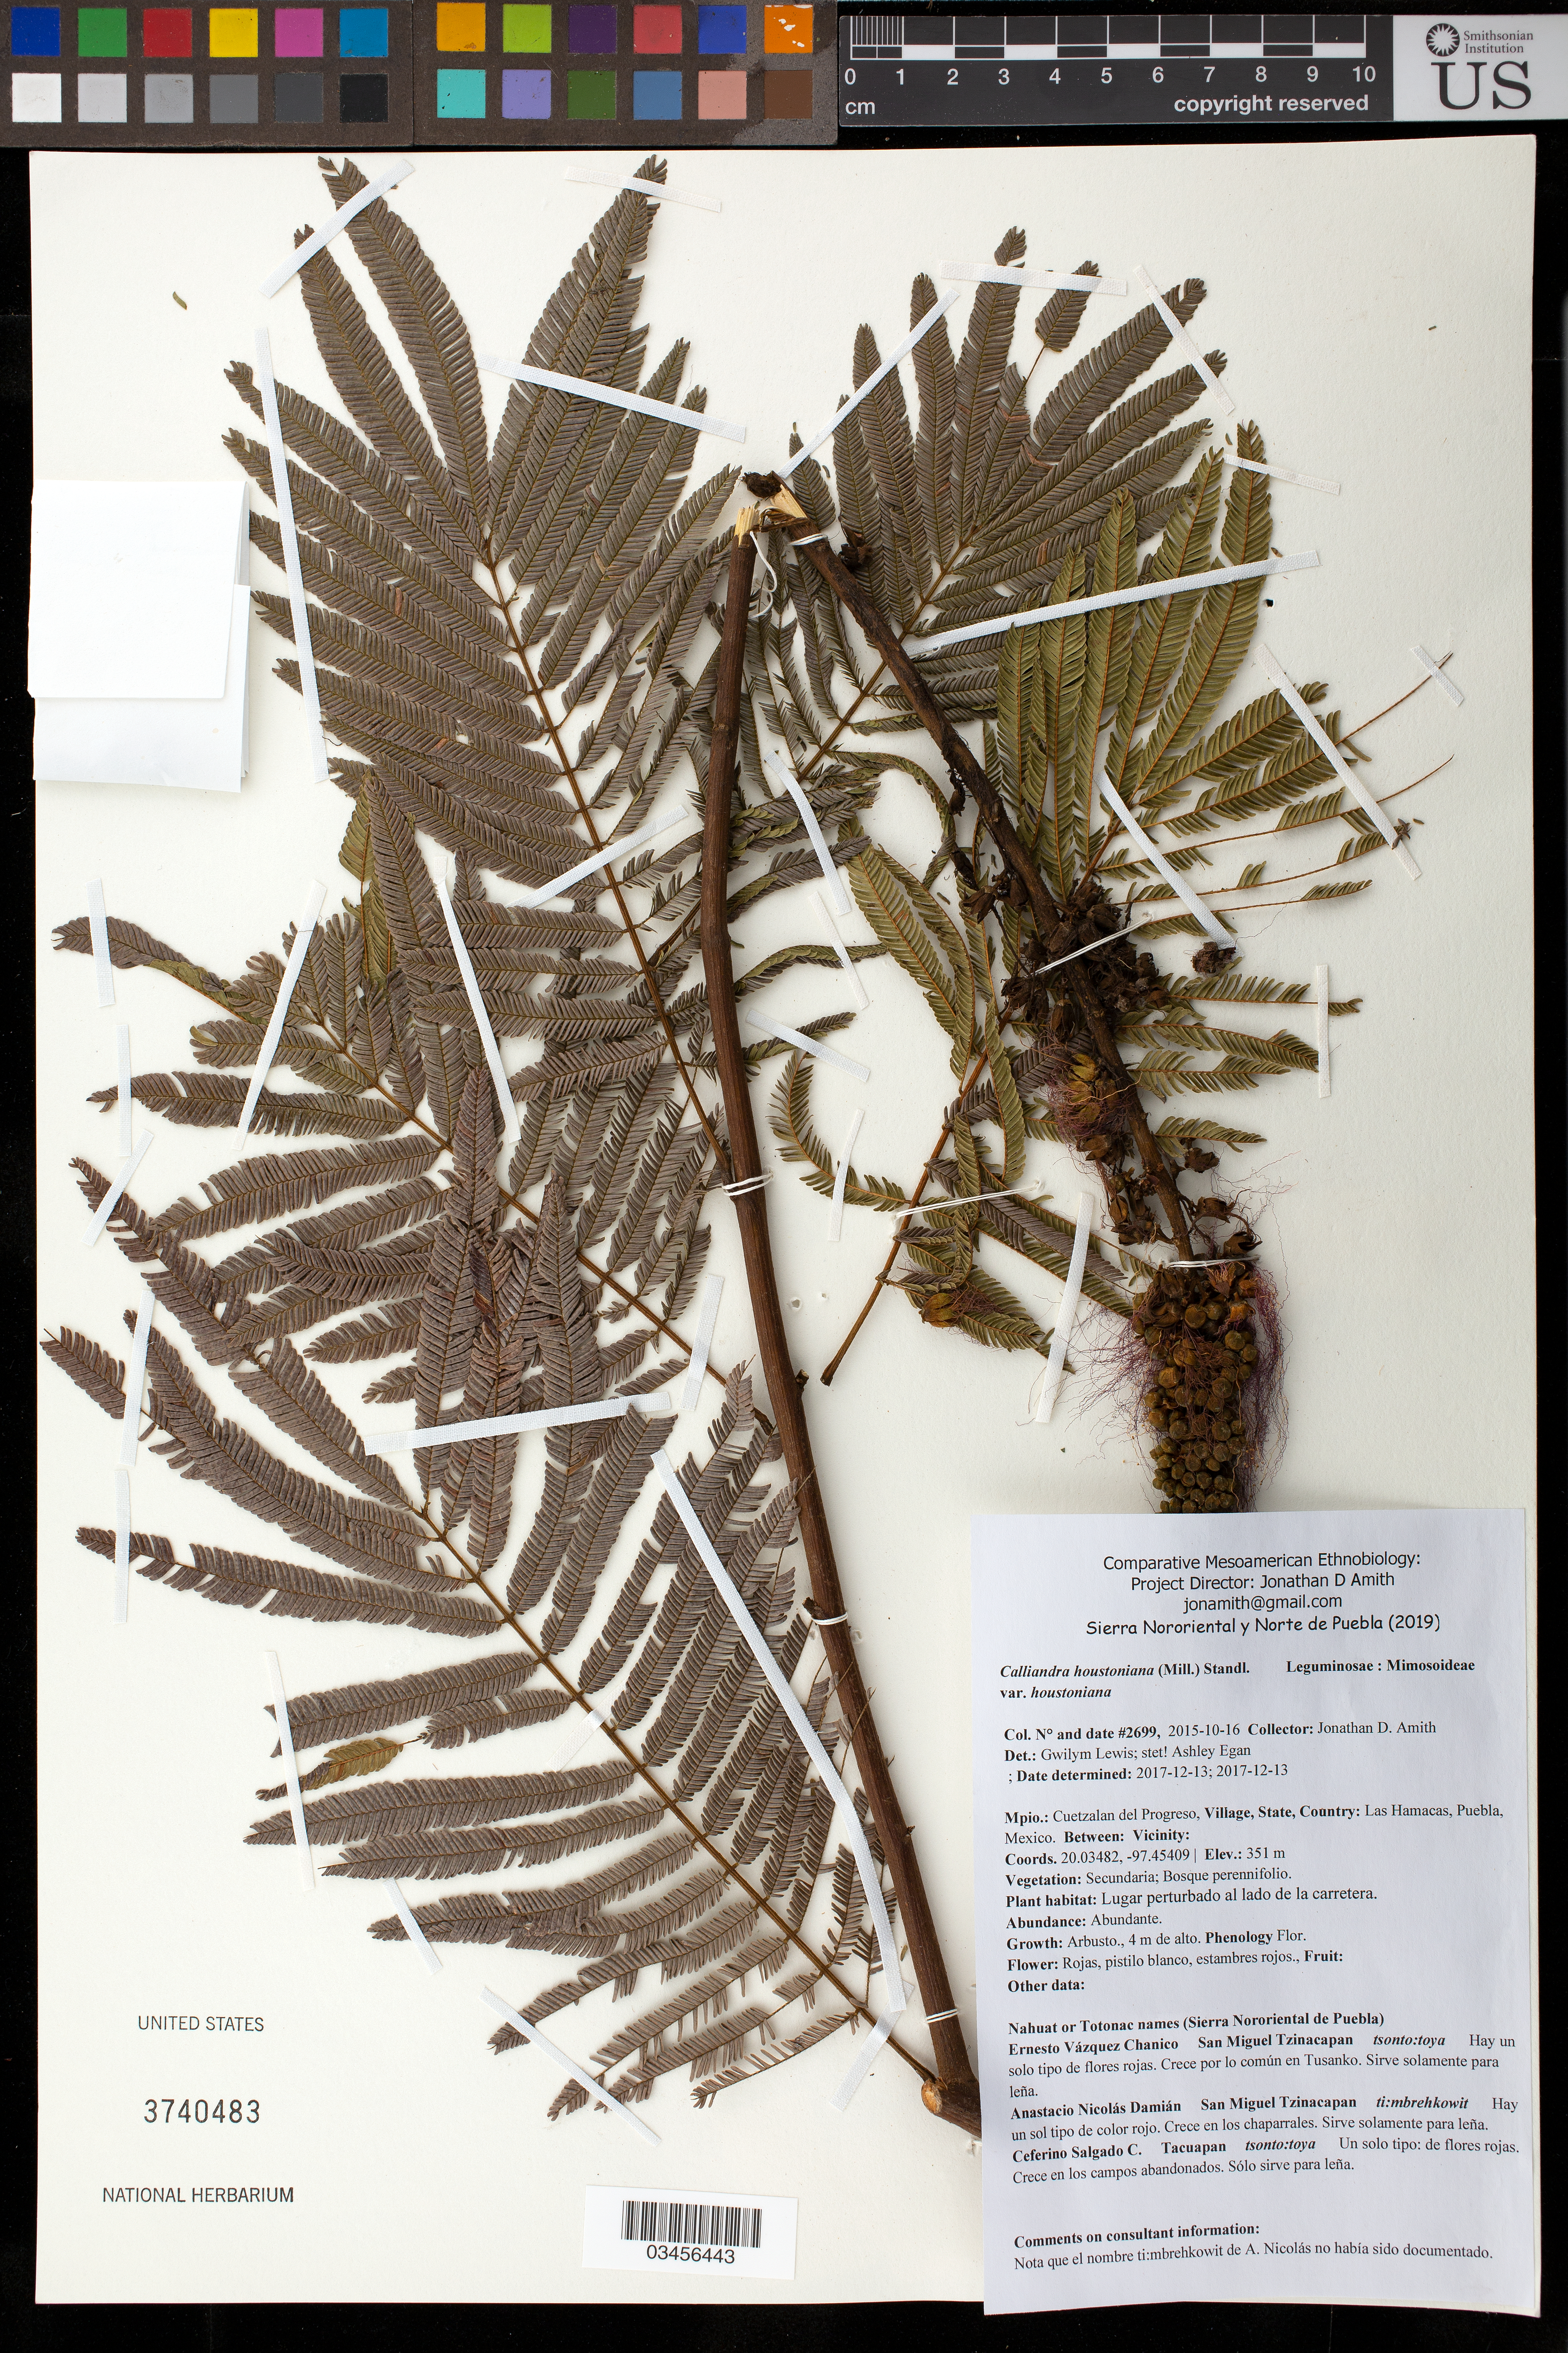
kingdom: Plantae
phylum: Tracheophyta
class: Magnoliopsida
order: Fabales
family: Fabaceae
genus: Calliandra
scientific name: Calliandra houstoniana var. houstoniana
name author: (Mill.) Standl.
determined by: Leython, S.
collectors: J. D. Amith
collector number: JDA_02699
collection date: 2015-10-16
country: México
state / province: Puebla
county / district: Cuetzalan del Progreso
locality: PUEBLO: Las Hamacas.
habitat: Bosque perennifolio | Lugar perturbado al lado de la carretera.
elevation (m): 351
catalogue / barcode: US 3740483